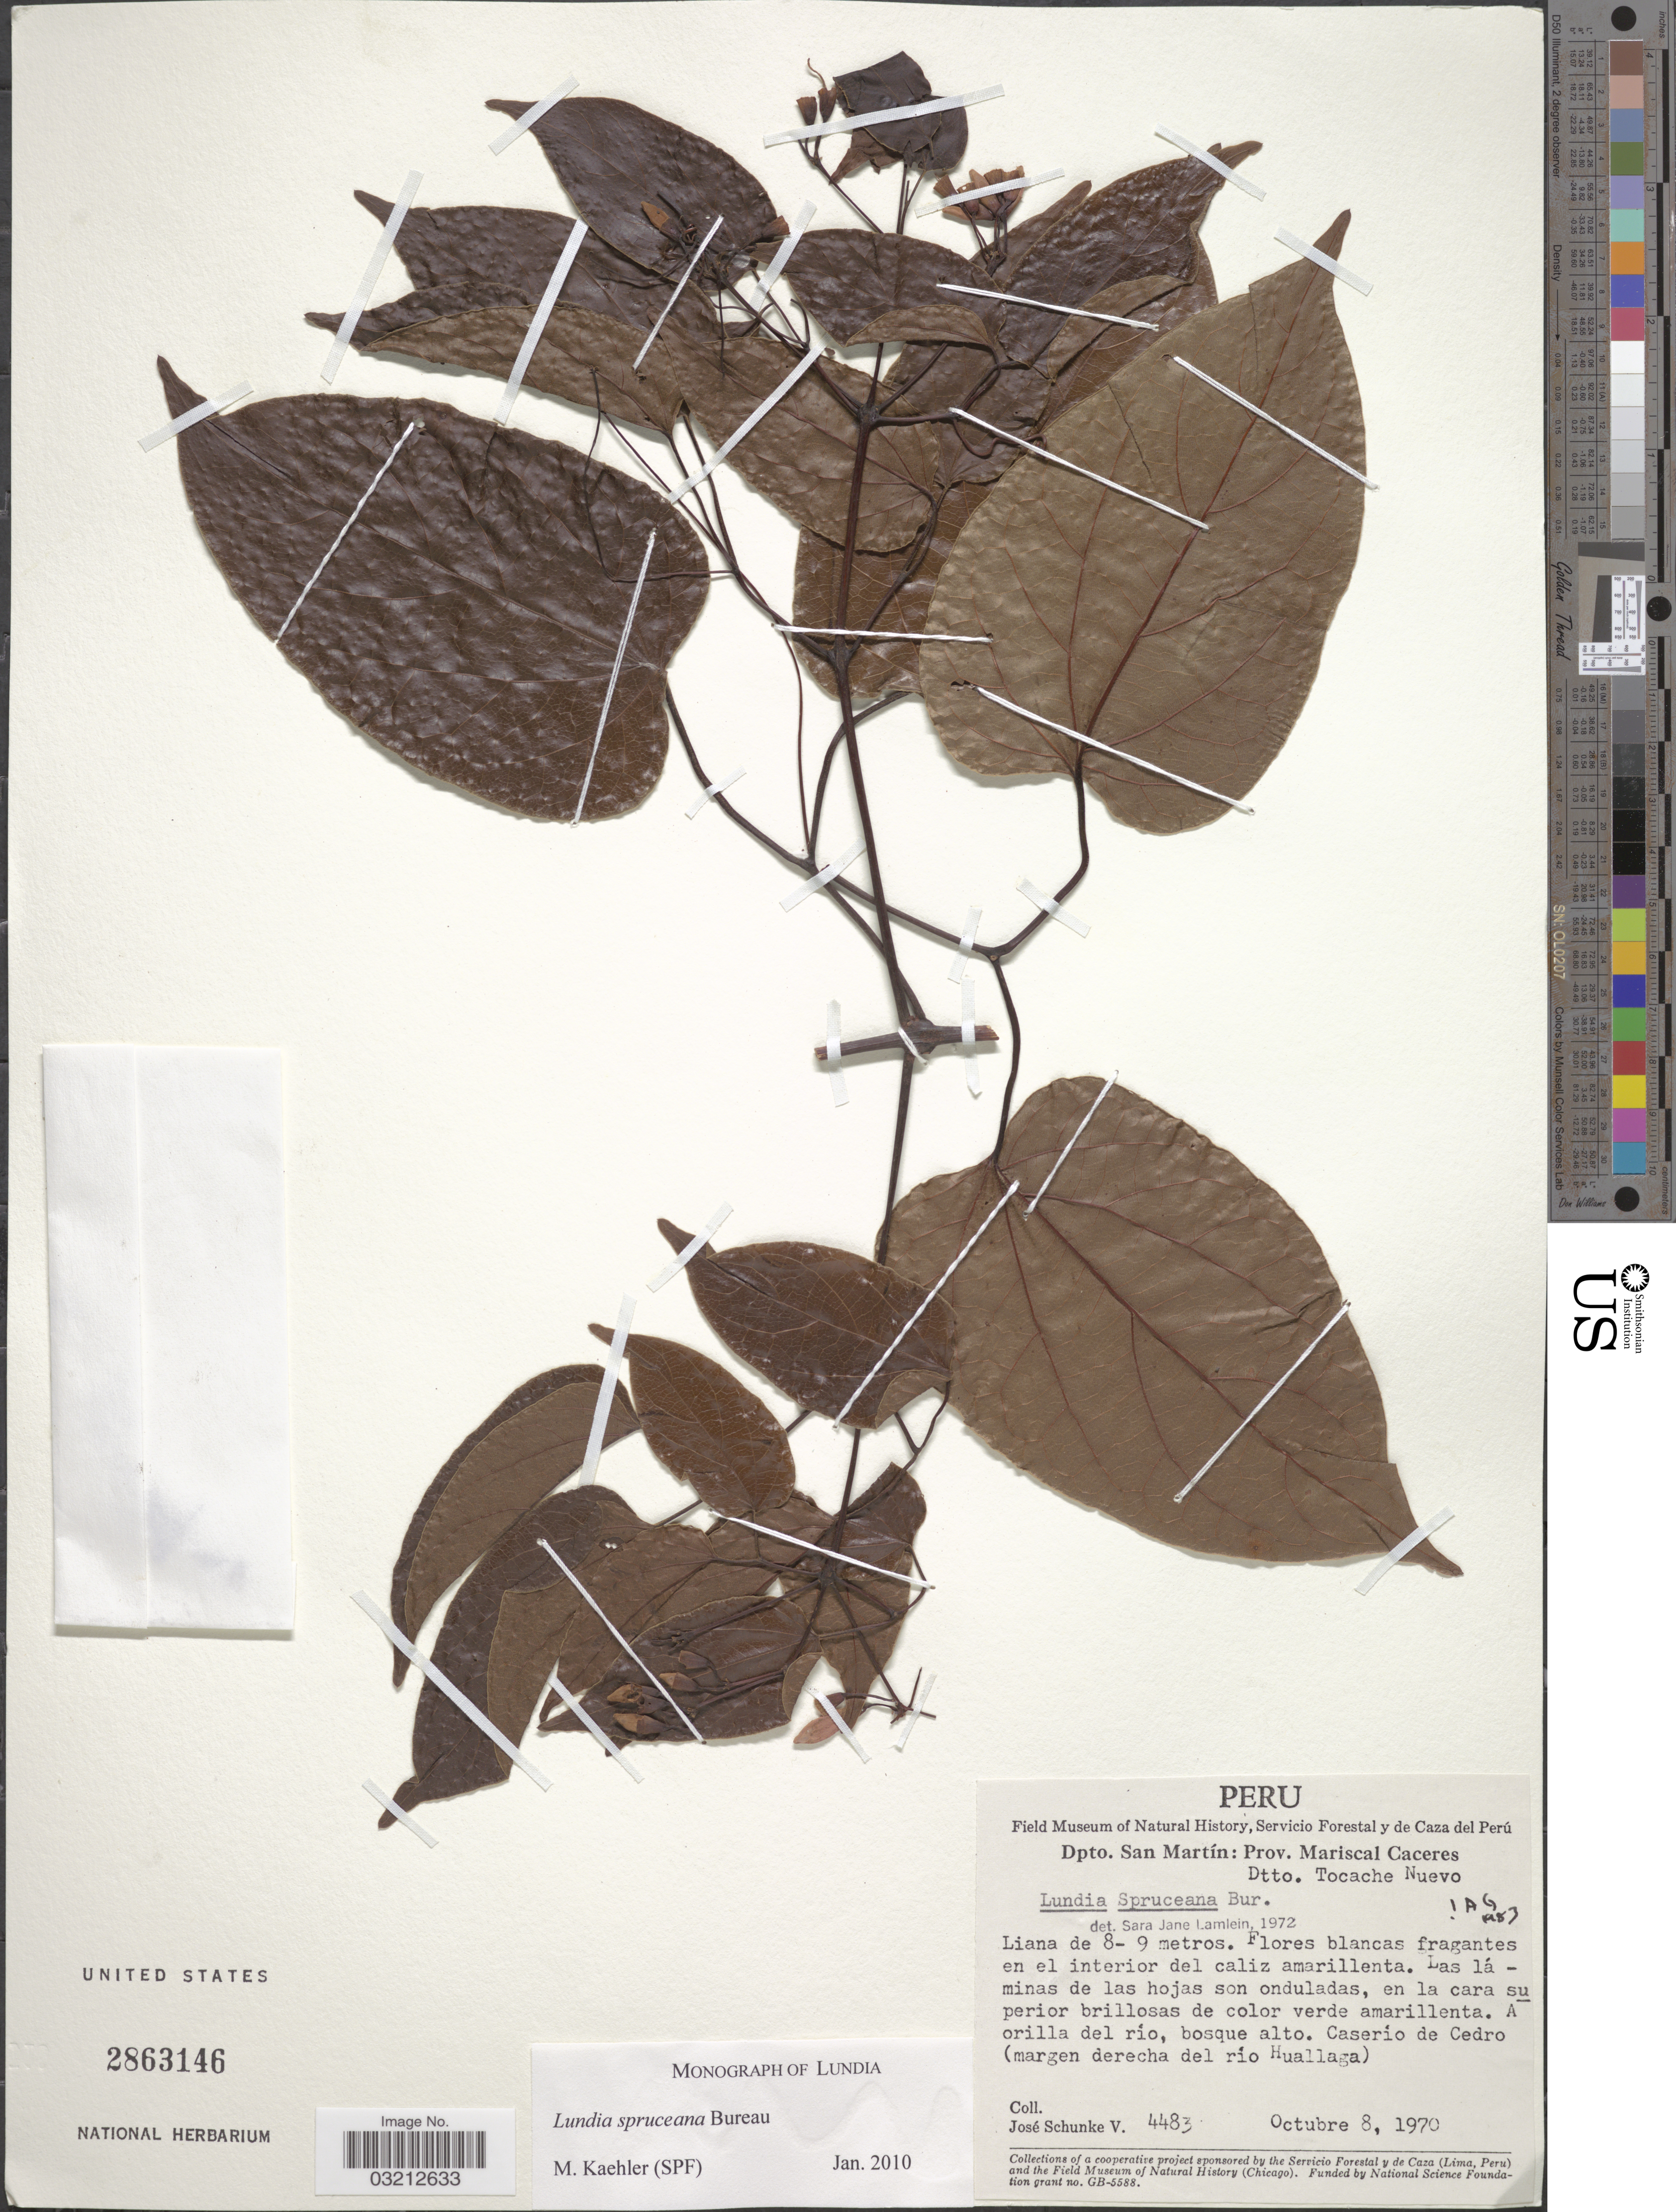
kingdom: Plantae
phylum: Tracheophyta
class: Magnoliopsida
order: Lamiales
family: Bignoniaceae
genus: Lundia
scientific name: Lundia spruceana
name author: Bureau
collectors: J. Schunke Vigo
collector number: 4483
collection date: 1970-10-08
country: Peru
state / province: San Martín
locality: Dpto. San Martín: Prov. Mariscal Caceres. Dtto. Tocache Nuevo. Caserio de Cedro (margen derecha del río Huallaga).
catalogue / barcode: US 2863146